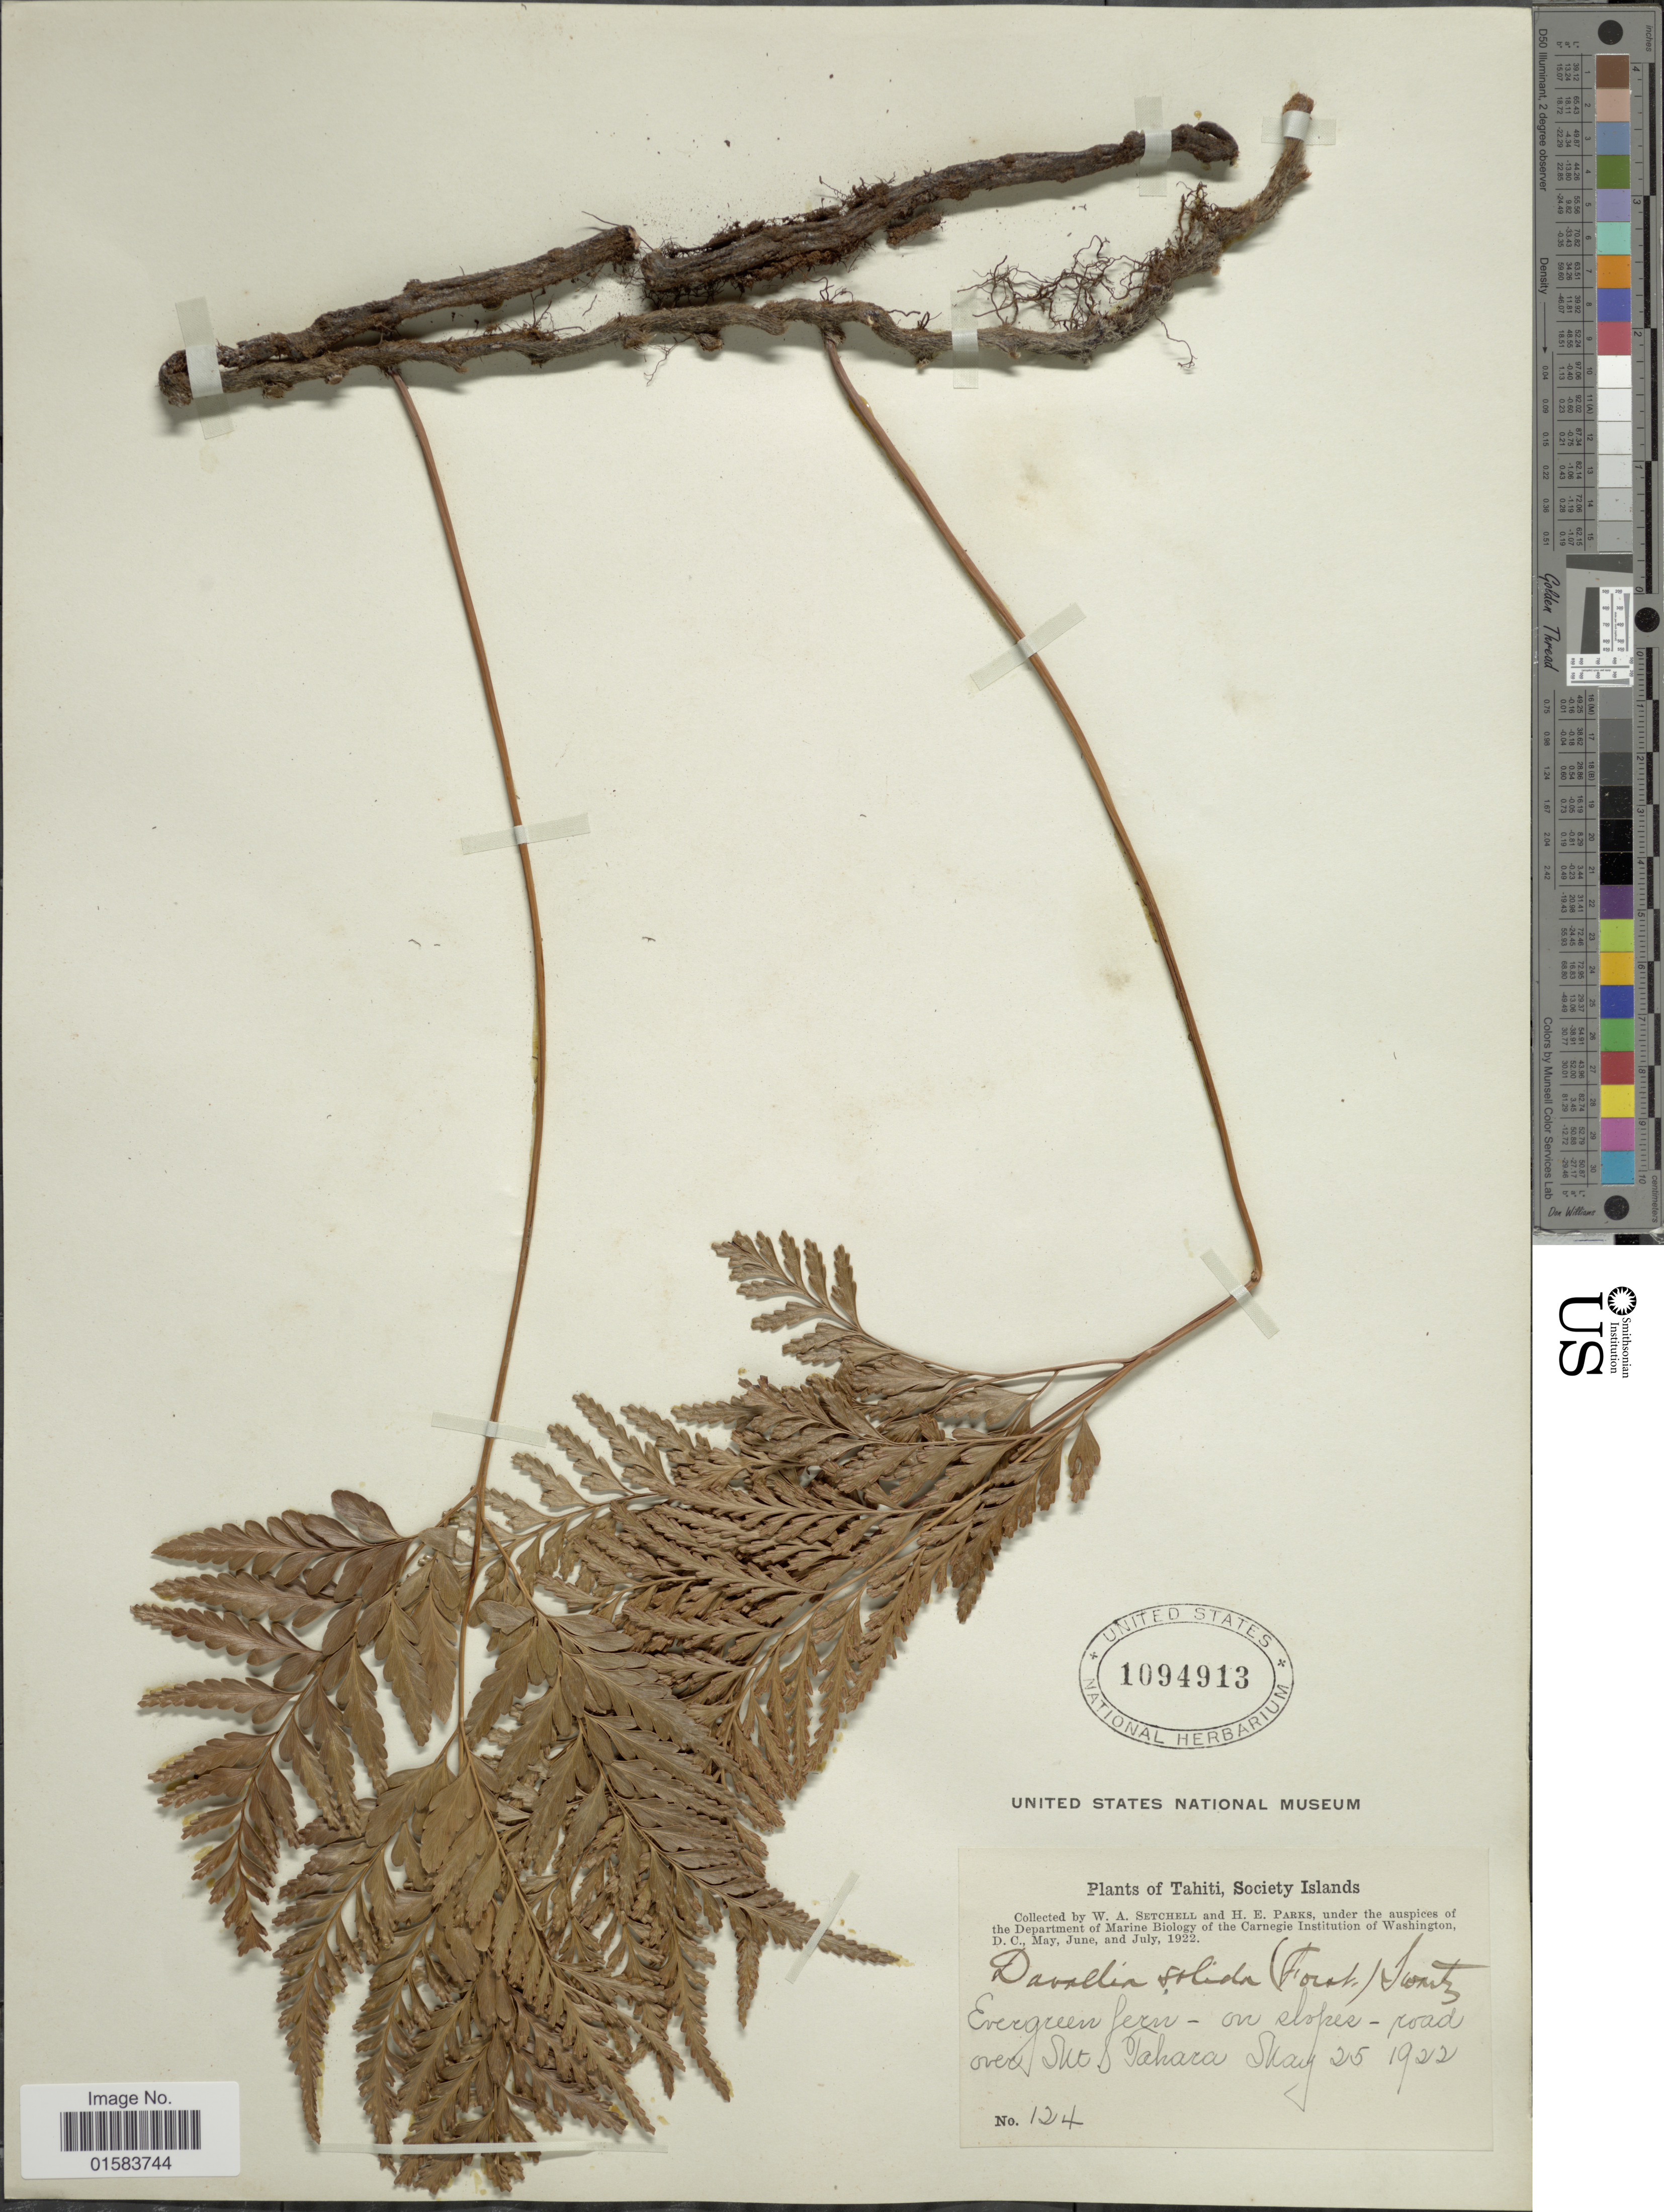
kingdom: Plantae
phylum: Tracheophyta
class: Polypodiopsida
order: Polypodiales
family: Davalliaceae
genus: Davallia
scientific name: Davallia solida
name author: (G. Forst.) Sw.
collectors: W. Setchell & H. E. Parks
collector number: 124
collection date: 1922-05-25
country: French Polynesia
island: Tahiti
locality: Tahiti, The Society Islands, road over Mt. Tahara [interpreted]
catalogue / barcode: US 1094913